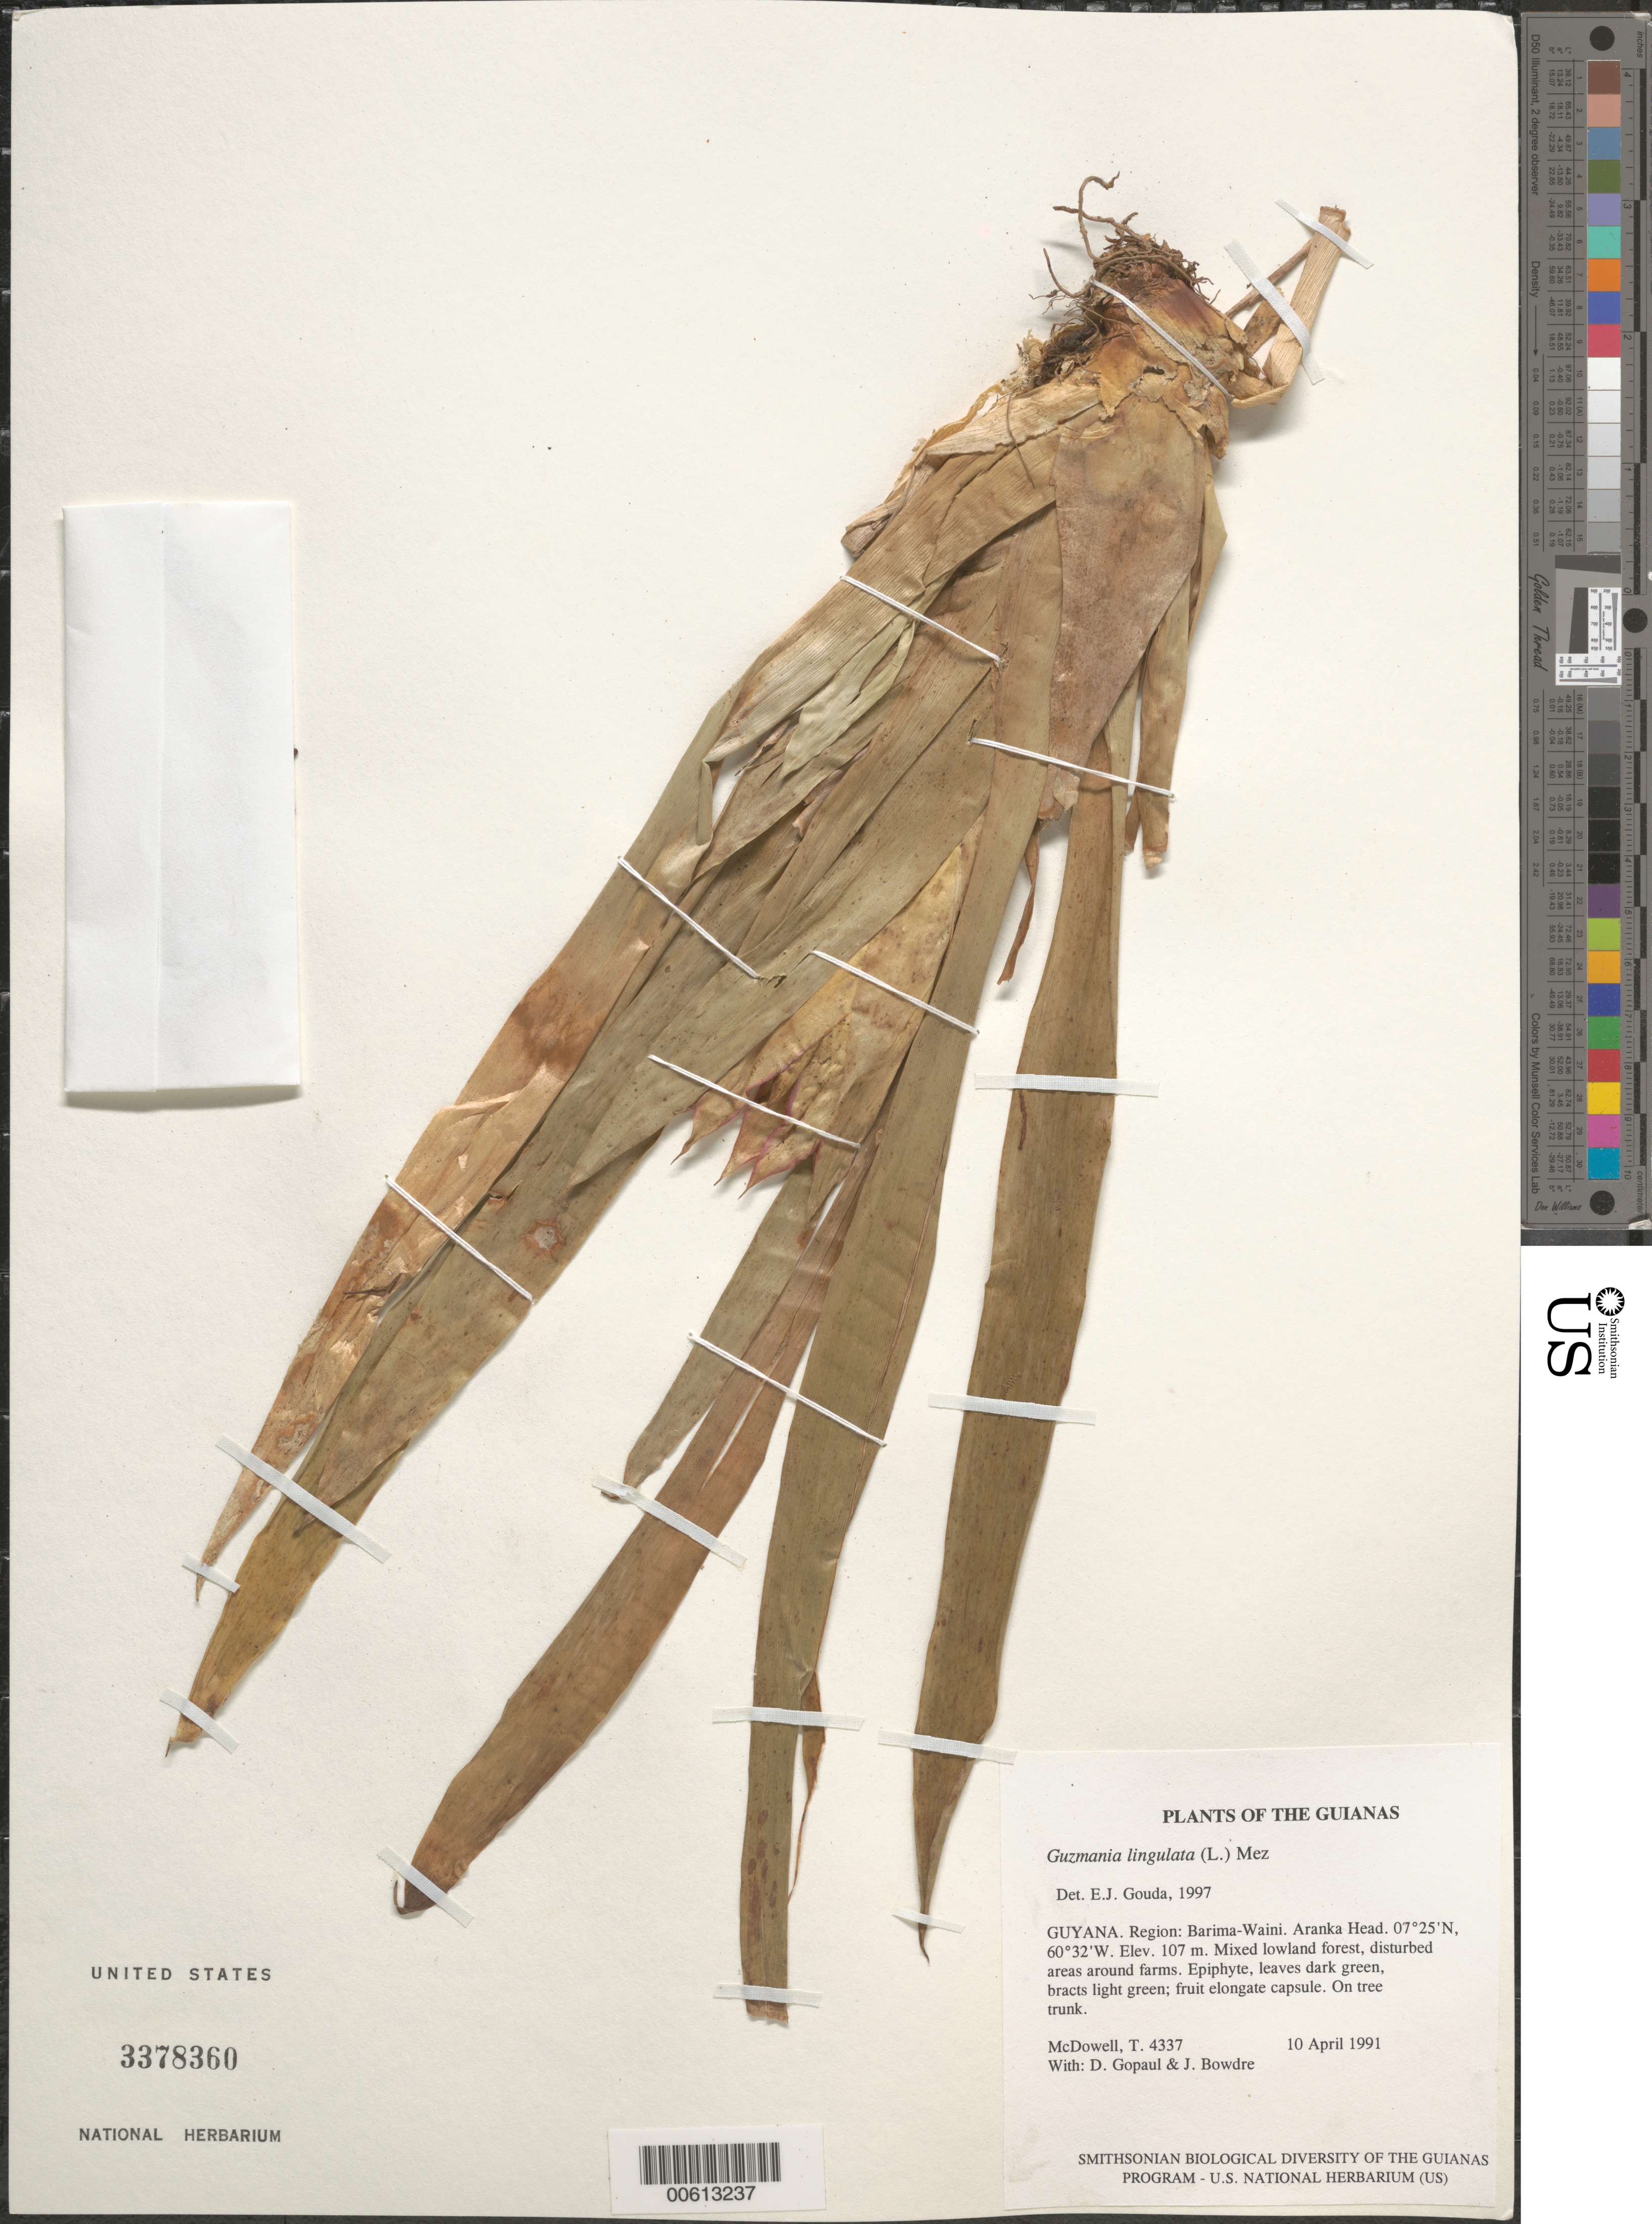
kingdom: Plantae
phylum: Tracheophyta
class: Liliopsida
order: Poales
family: Bromeliaceae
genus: Guzmania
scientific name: Guzmania lingulata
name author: (L.) Mez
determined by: Gouda, E. J.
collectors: T. McDowell, D. Gopaul & J. Bowdre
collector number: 4337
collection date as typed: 10 April 1991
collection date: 1991-04-10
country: Guyana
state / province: Barima-Waini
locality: Aranka Head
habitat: Mixed lowland forest, disturbed areas around farms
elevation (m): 107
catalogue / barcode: US 3378360